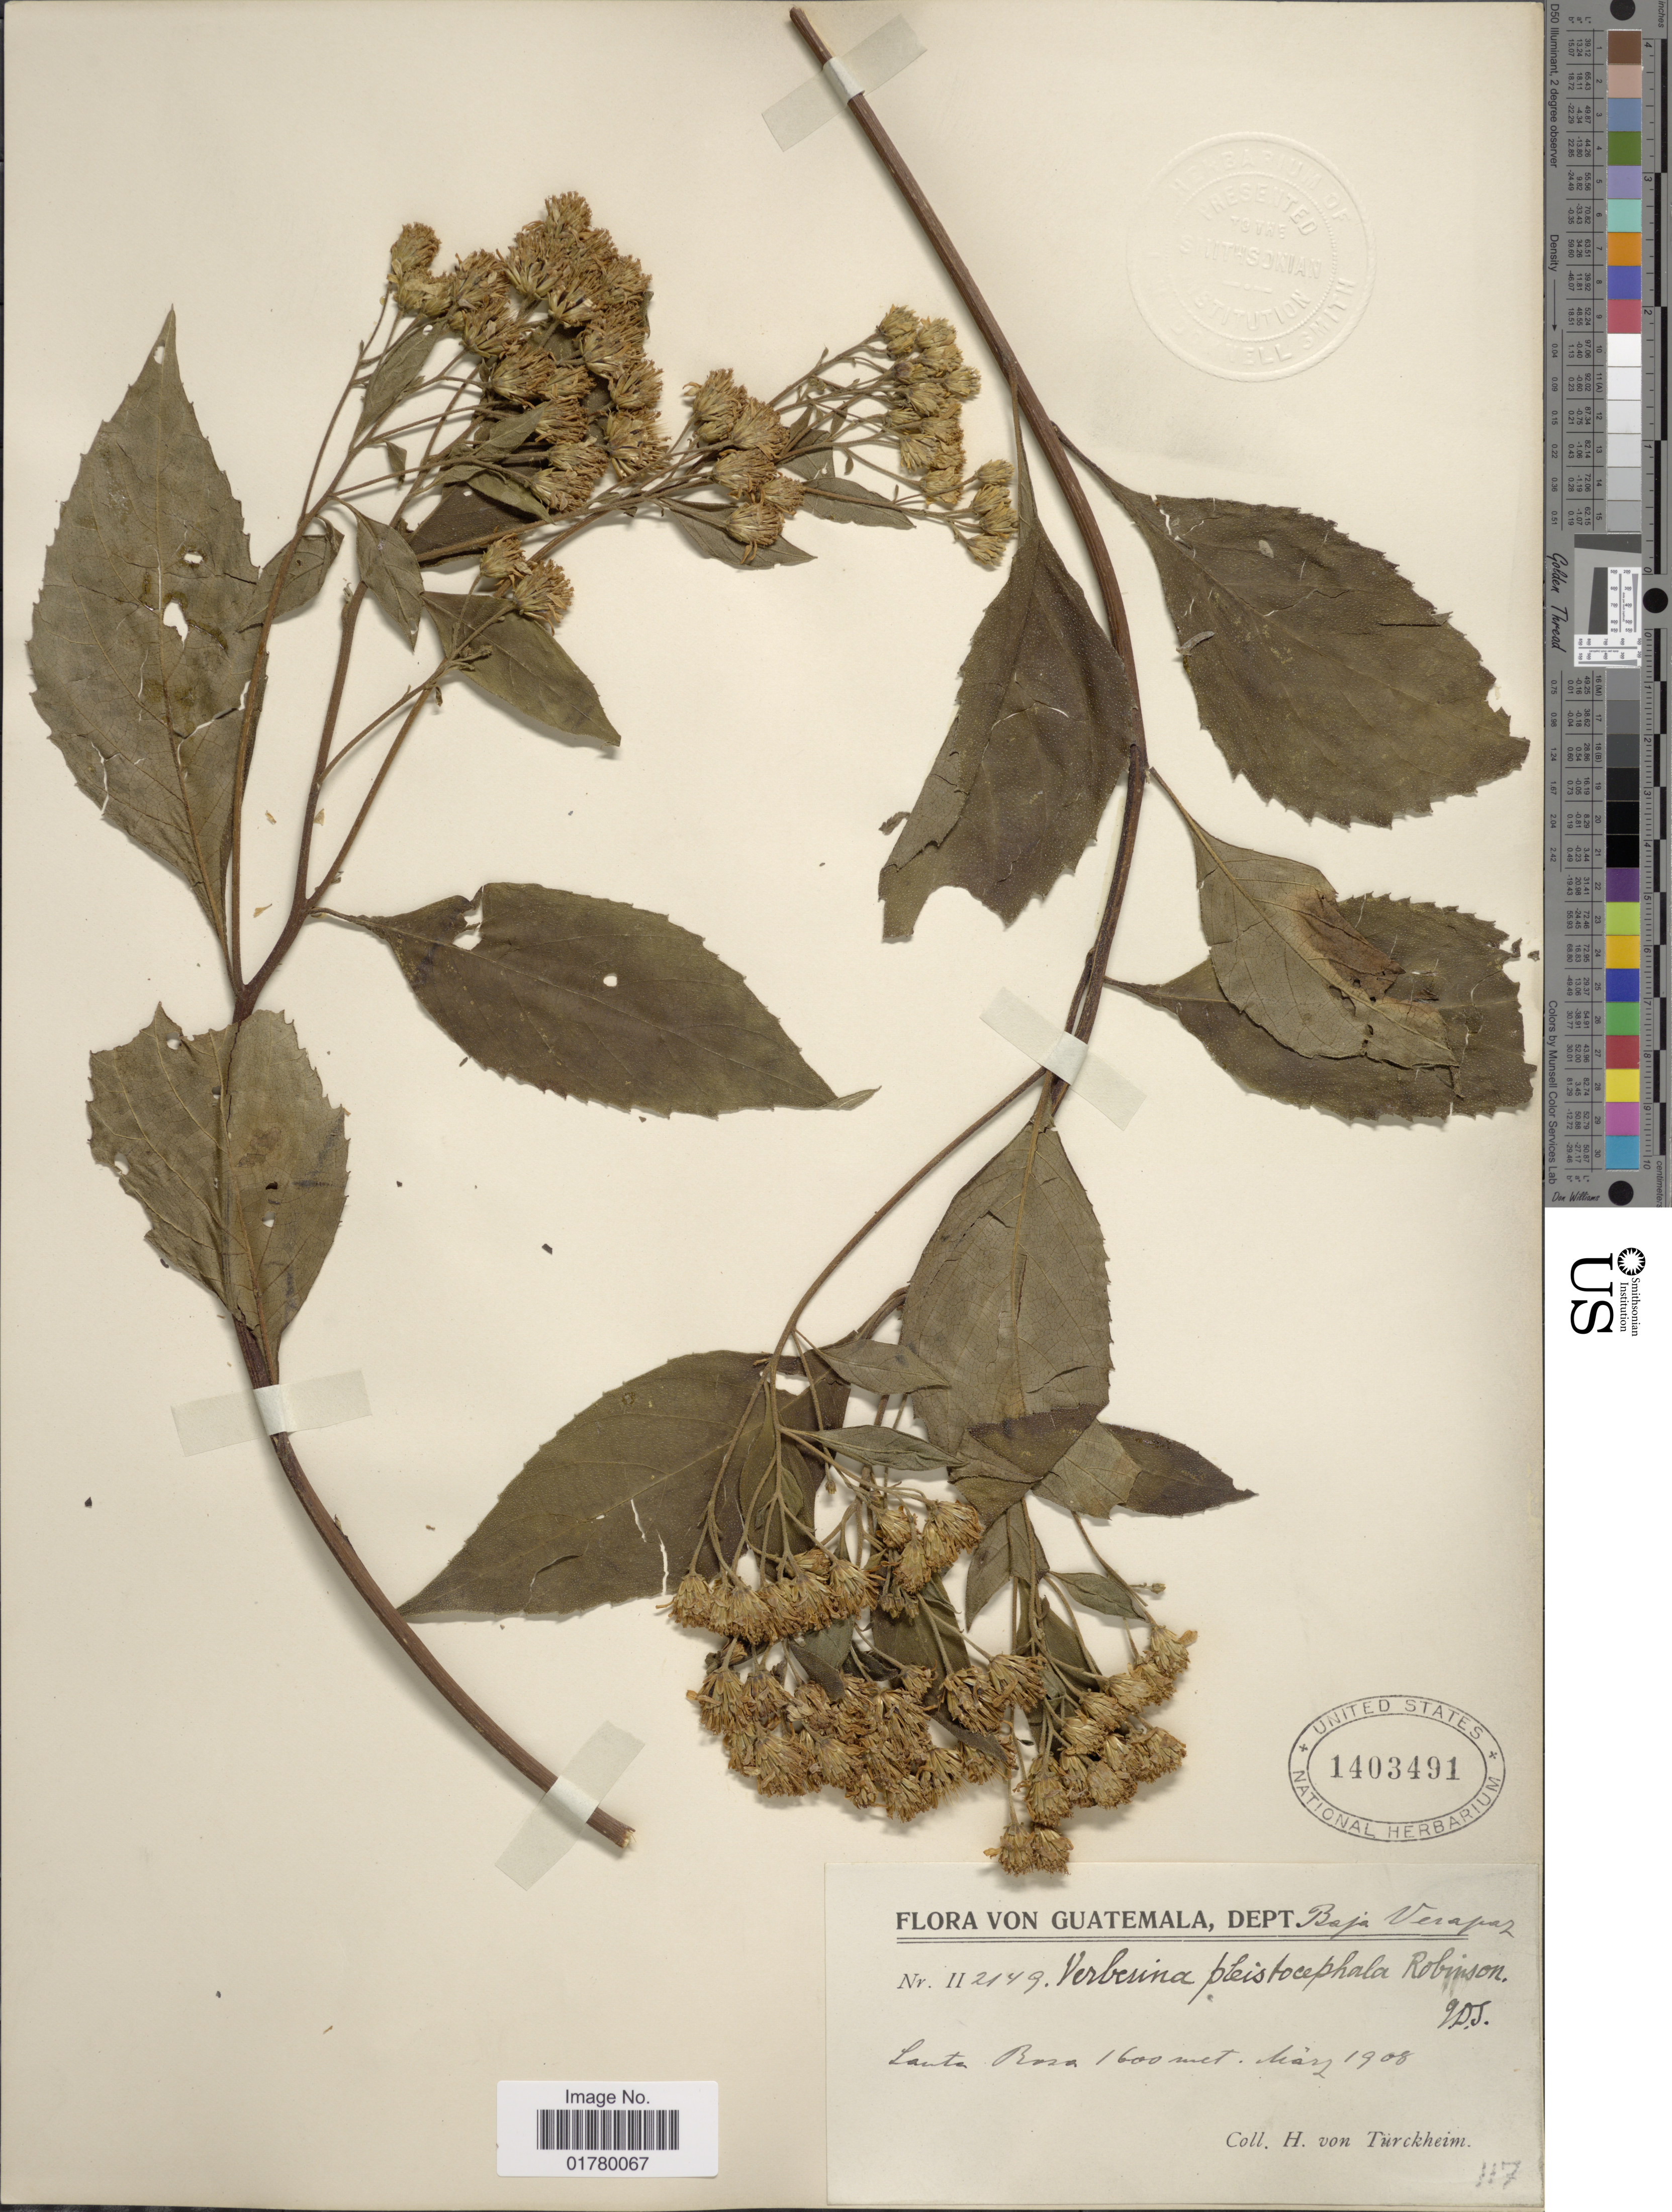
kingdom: Plantae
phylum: Tracheophyta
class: Magnoliopsida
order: Asterales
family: Asteraceae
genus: Verbesina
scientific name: Verbesina pleistocephala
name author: (Donn. Sm.) B.L. Rob.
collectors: H. von Türckheim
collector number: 2149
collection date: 1908-03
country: Guatemala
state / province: Baja Verapaz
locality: Santa Rosa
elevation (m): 1600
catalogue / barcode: US 1403491